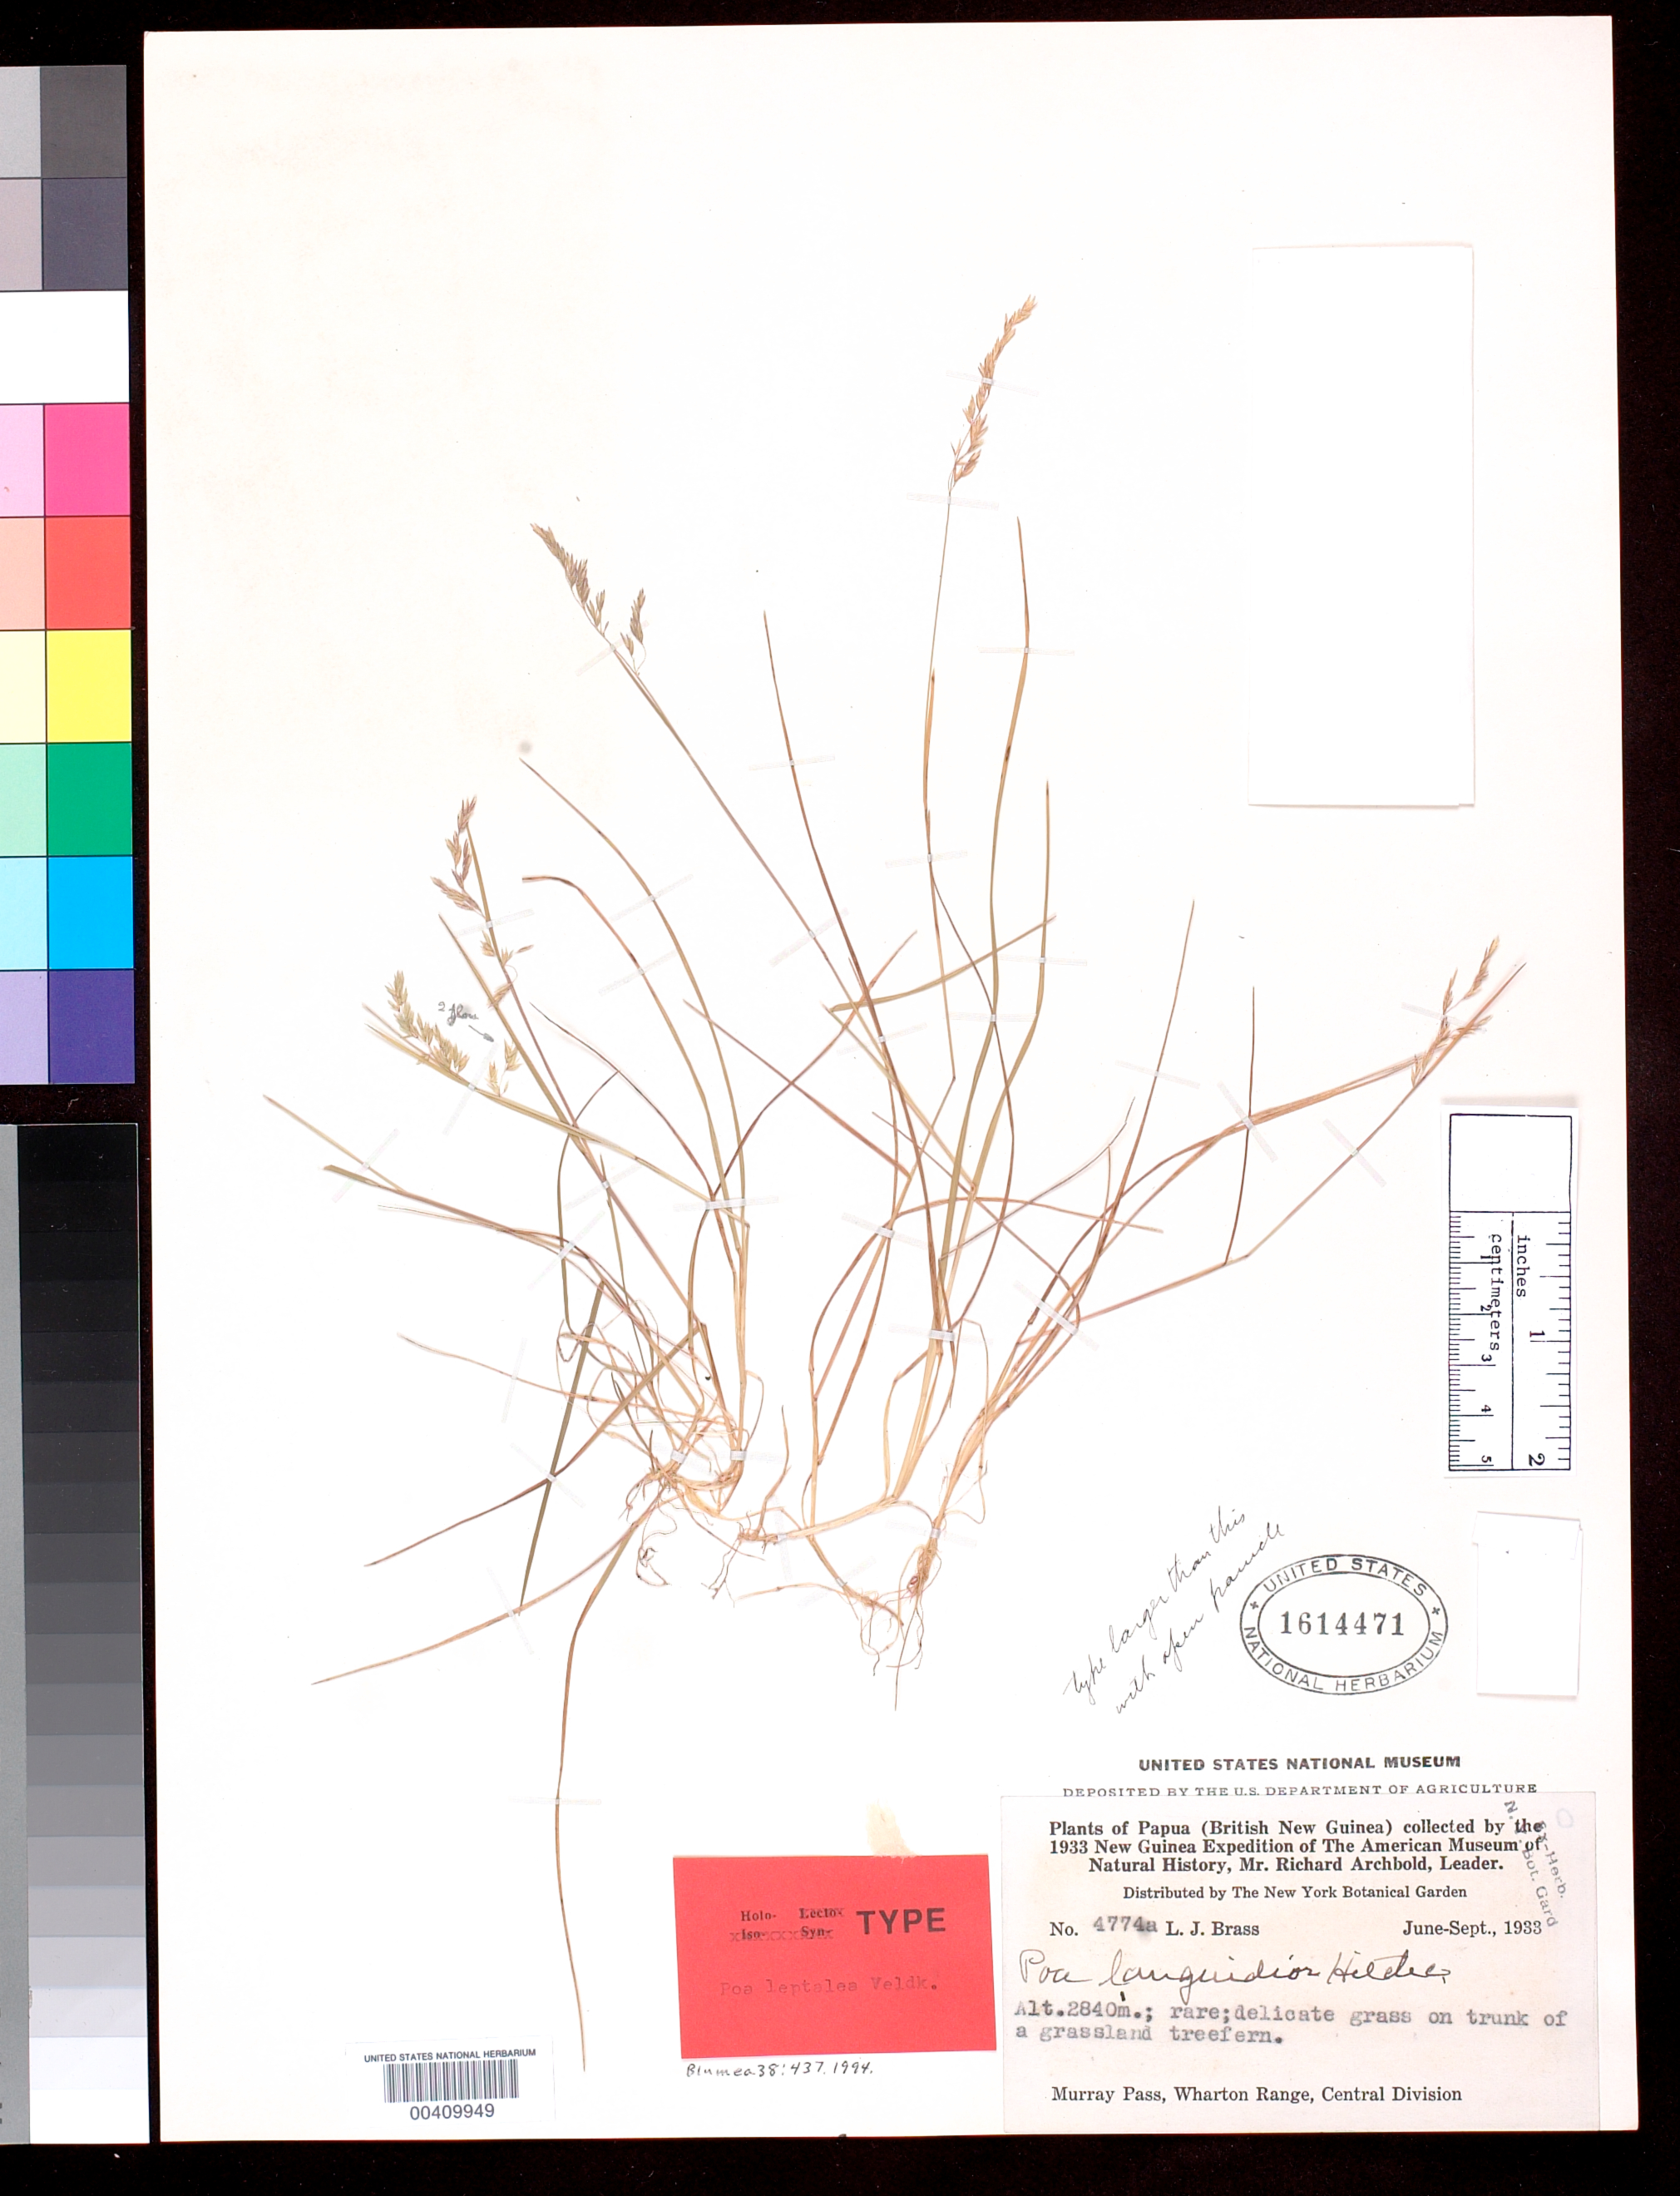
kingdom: Plantae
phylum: Tracheophyta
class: Liliopsida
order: Poales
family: Poaceae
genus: Poa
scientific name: Poa leptalea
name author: Veldkamp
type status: Holotype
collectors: L. J. Brass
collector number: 4774a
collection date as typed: Jun 1933 to -- Sep 1933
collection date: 1933-06/1933-09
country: Papua New Guinea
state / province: Central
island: New Guinea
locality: Murray pass, Wharton Range.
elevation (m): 2840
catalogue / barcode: US 1614471